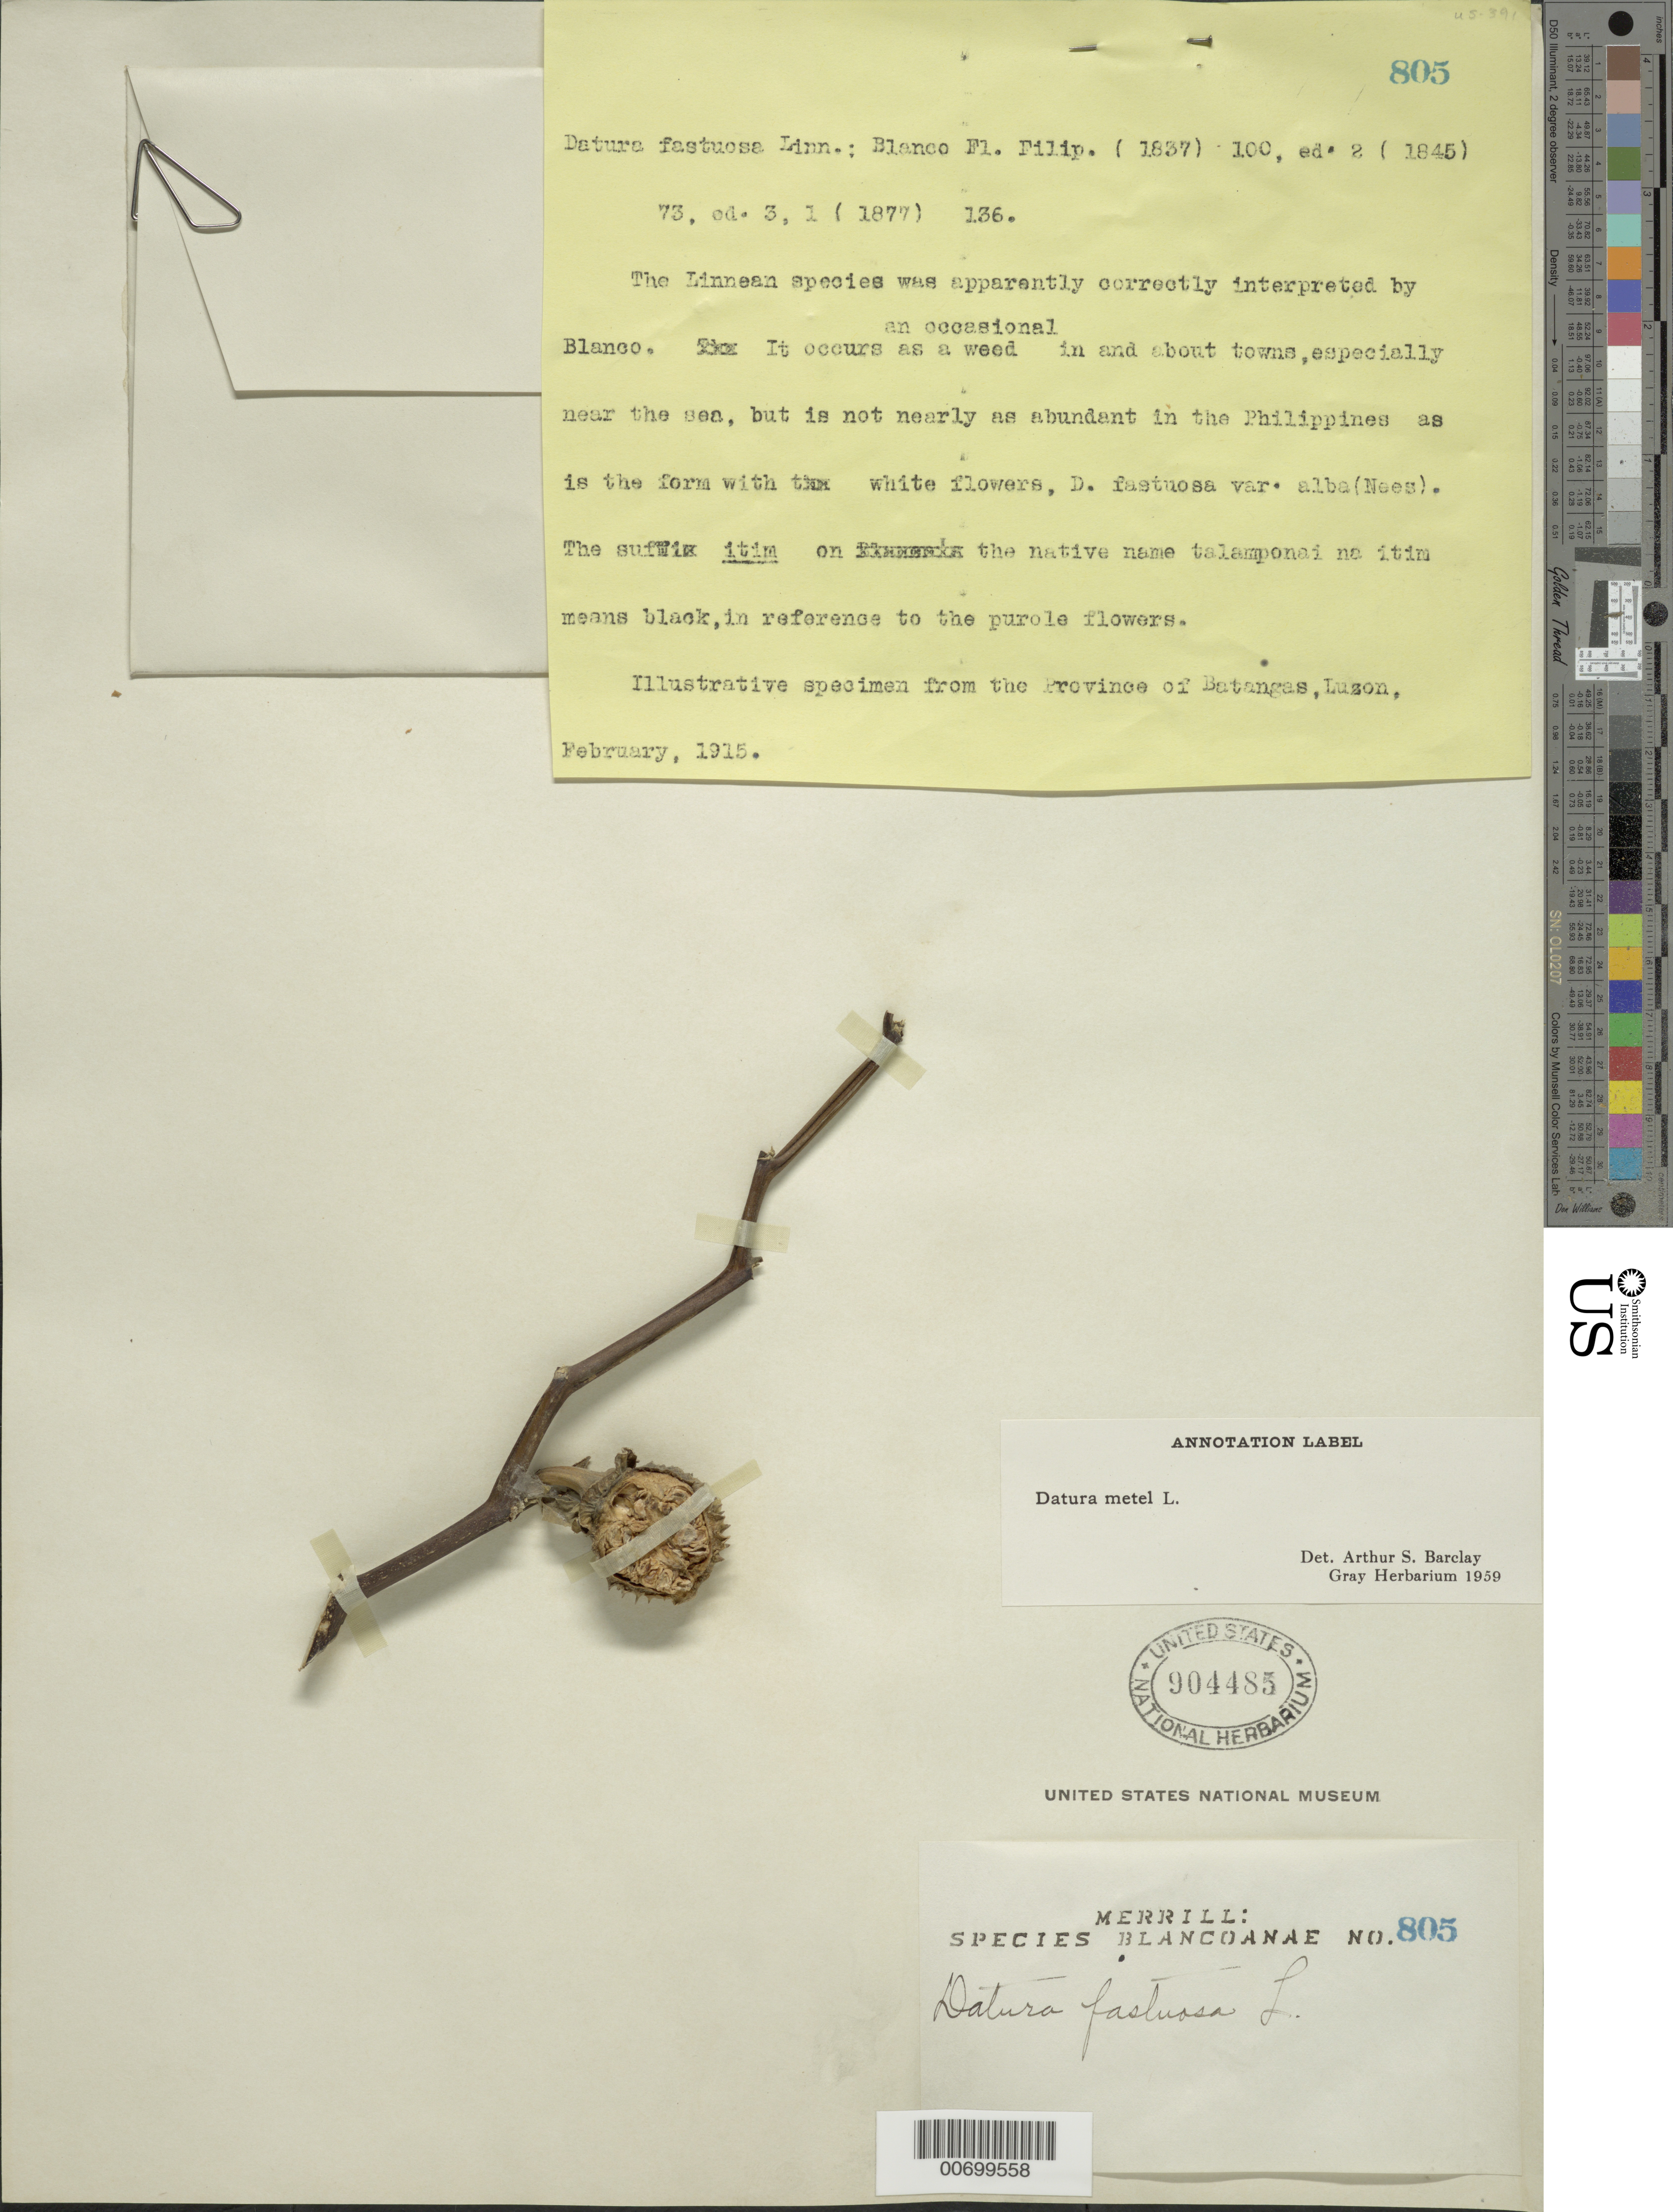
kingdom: Plantae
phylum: Tracheophyta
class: Magnoliopsida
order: Solanales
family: Solanaceae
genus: Datura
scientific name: Datura metel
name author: L.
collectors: E. D. Merrill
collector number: Sp. Blancoan. 0805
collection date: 1915-02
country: Philippines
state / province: Calabarzon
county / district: Batangas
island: Luzon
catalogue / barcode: US 904485